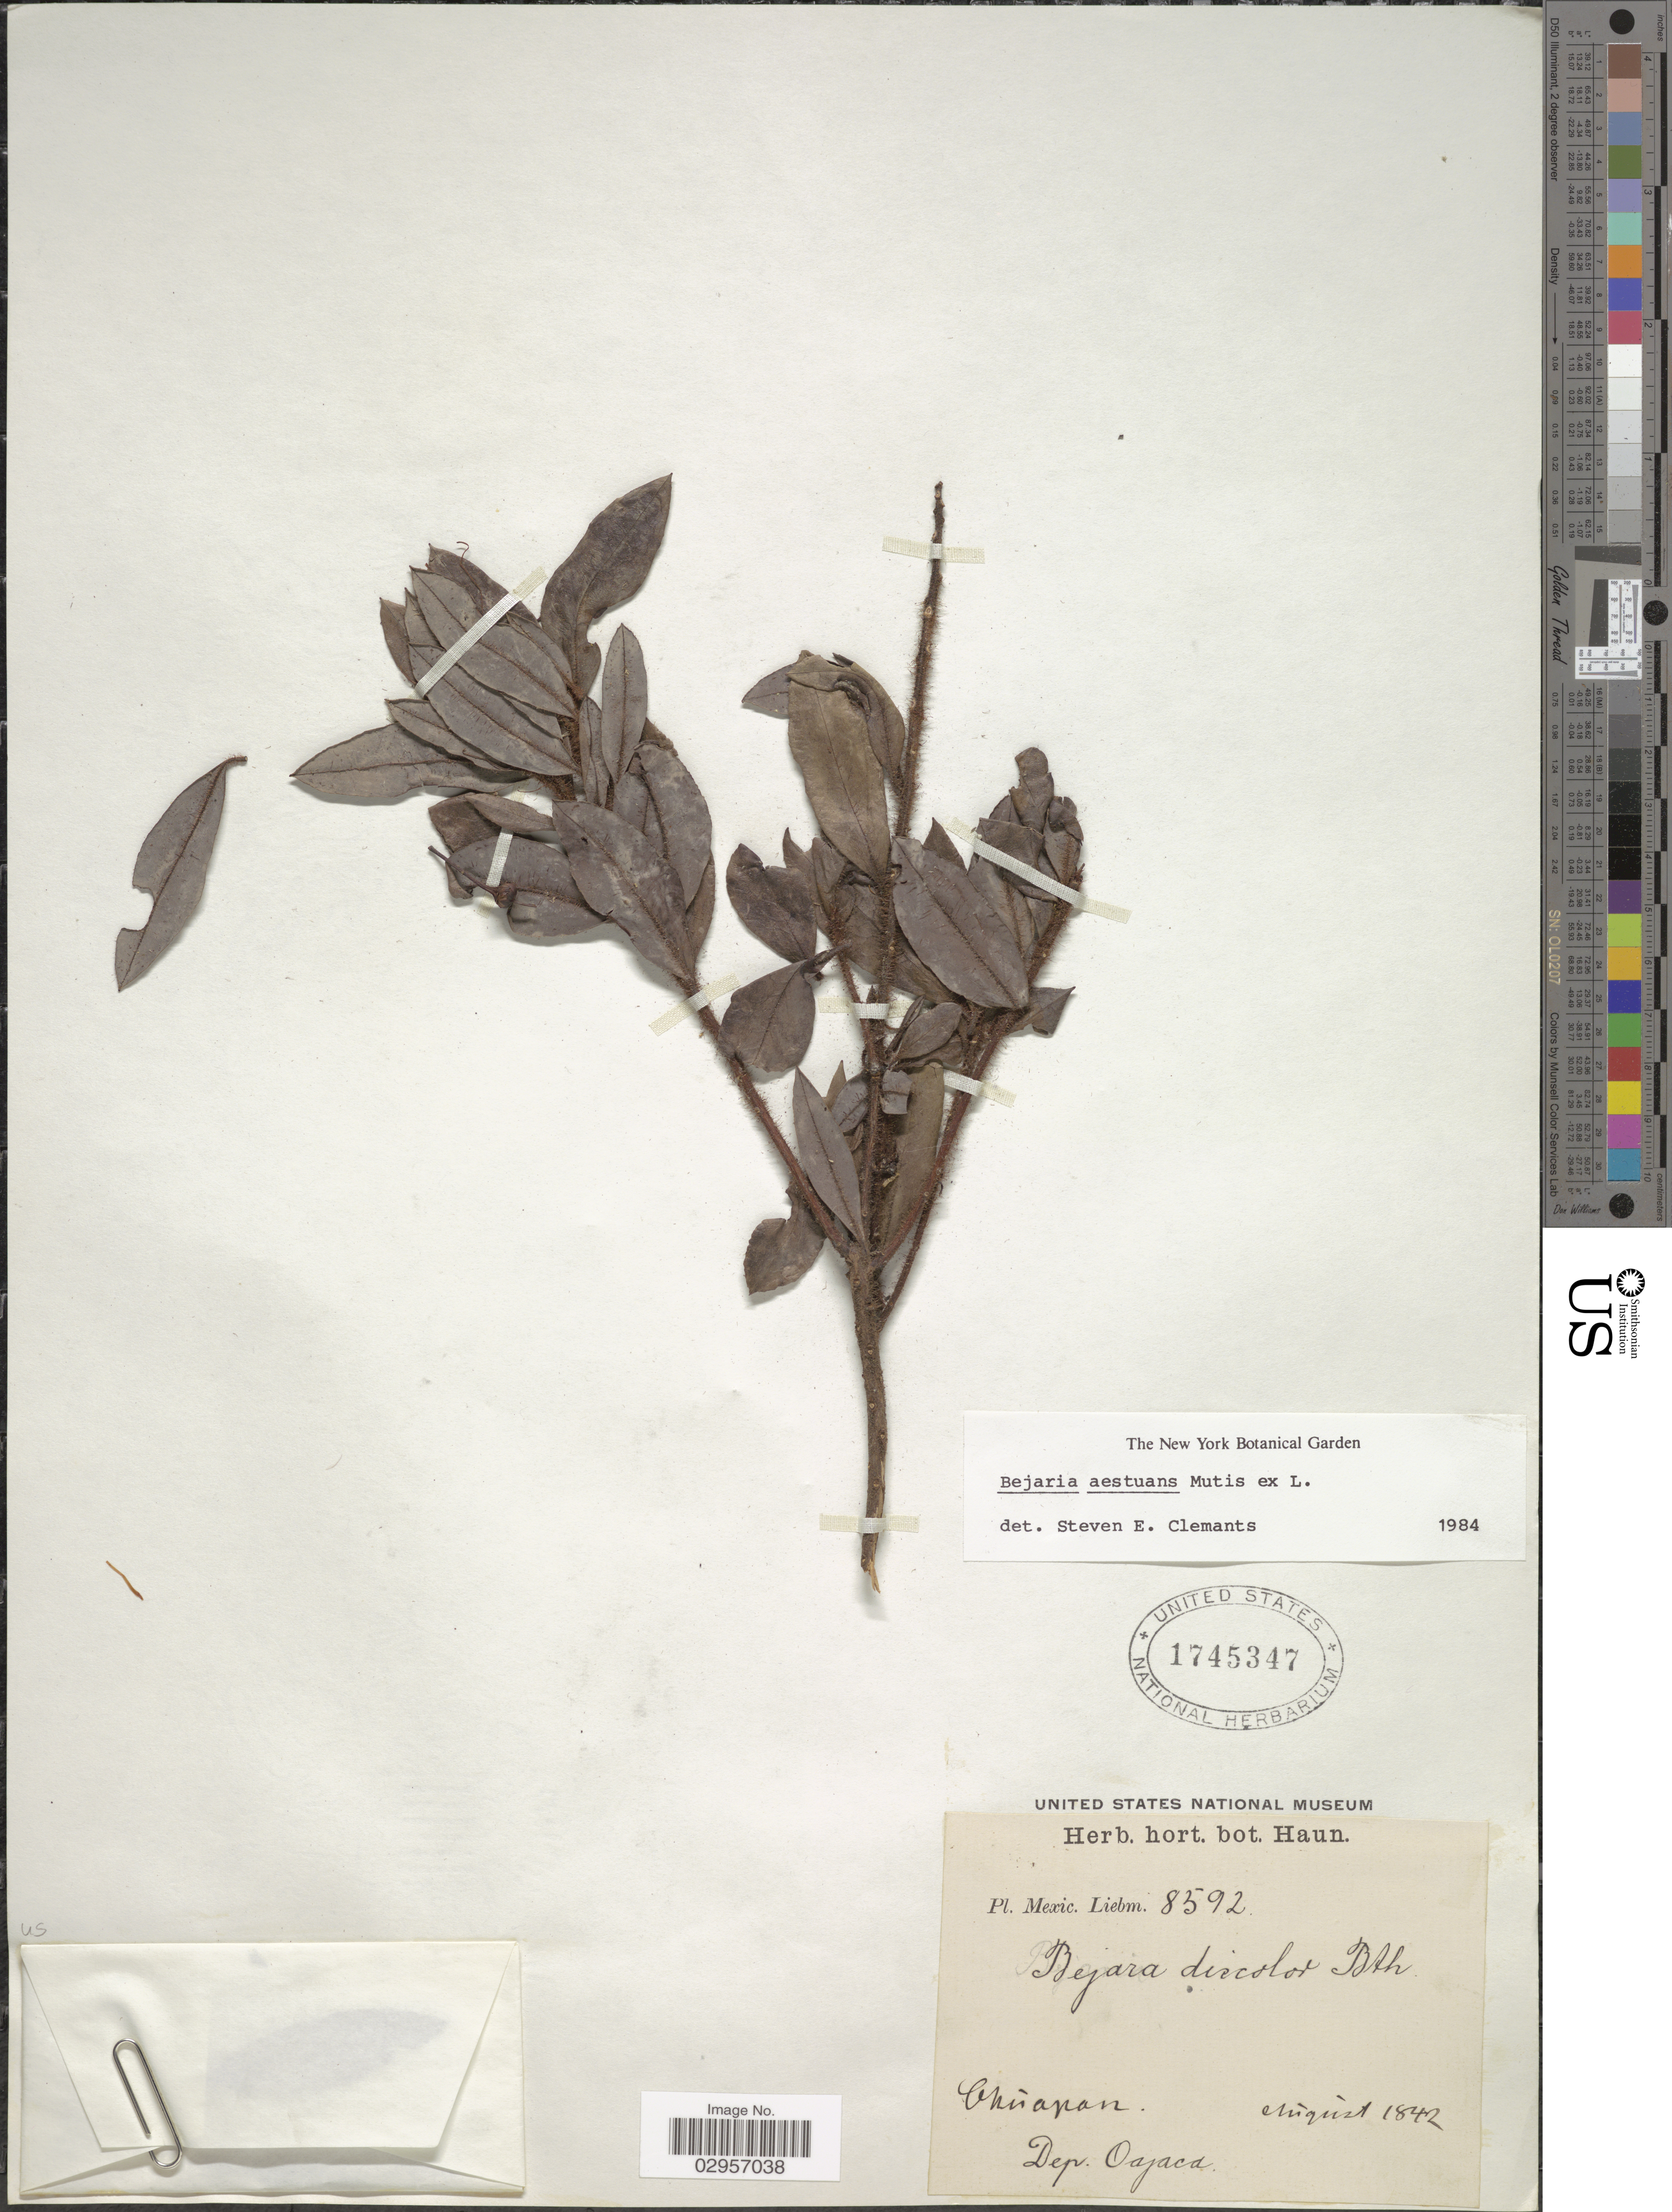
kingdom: Plantae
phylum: Tracheophyta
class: Magnoliopsida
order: Ericales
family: Ericaceae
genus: Befaria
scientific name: Befaria aestuans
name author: Mutis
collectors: Liebm.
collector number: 8592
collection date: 1842-08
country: Mexico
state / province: Oaxaca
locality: Choapam, Dep. Oajaca.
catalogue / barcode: US 1745347